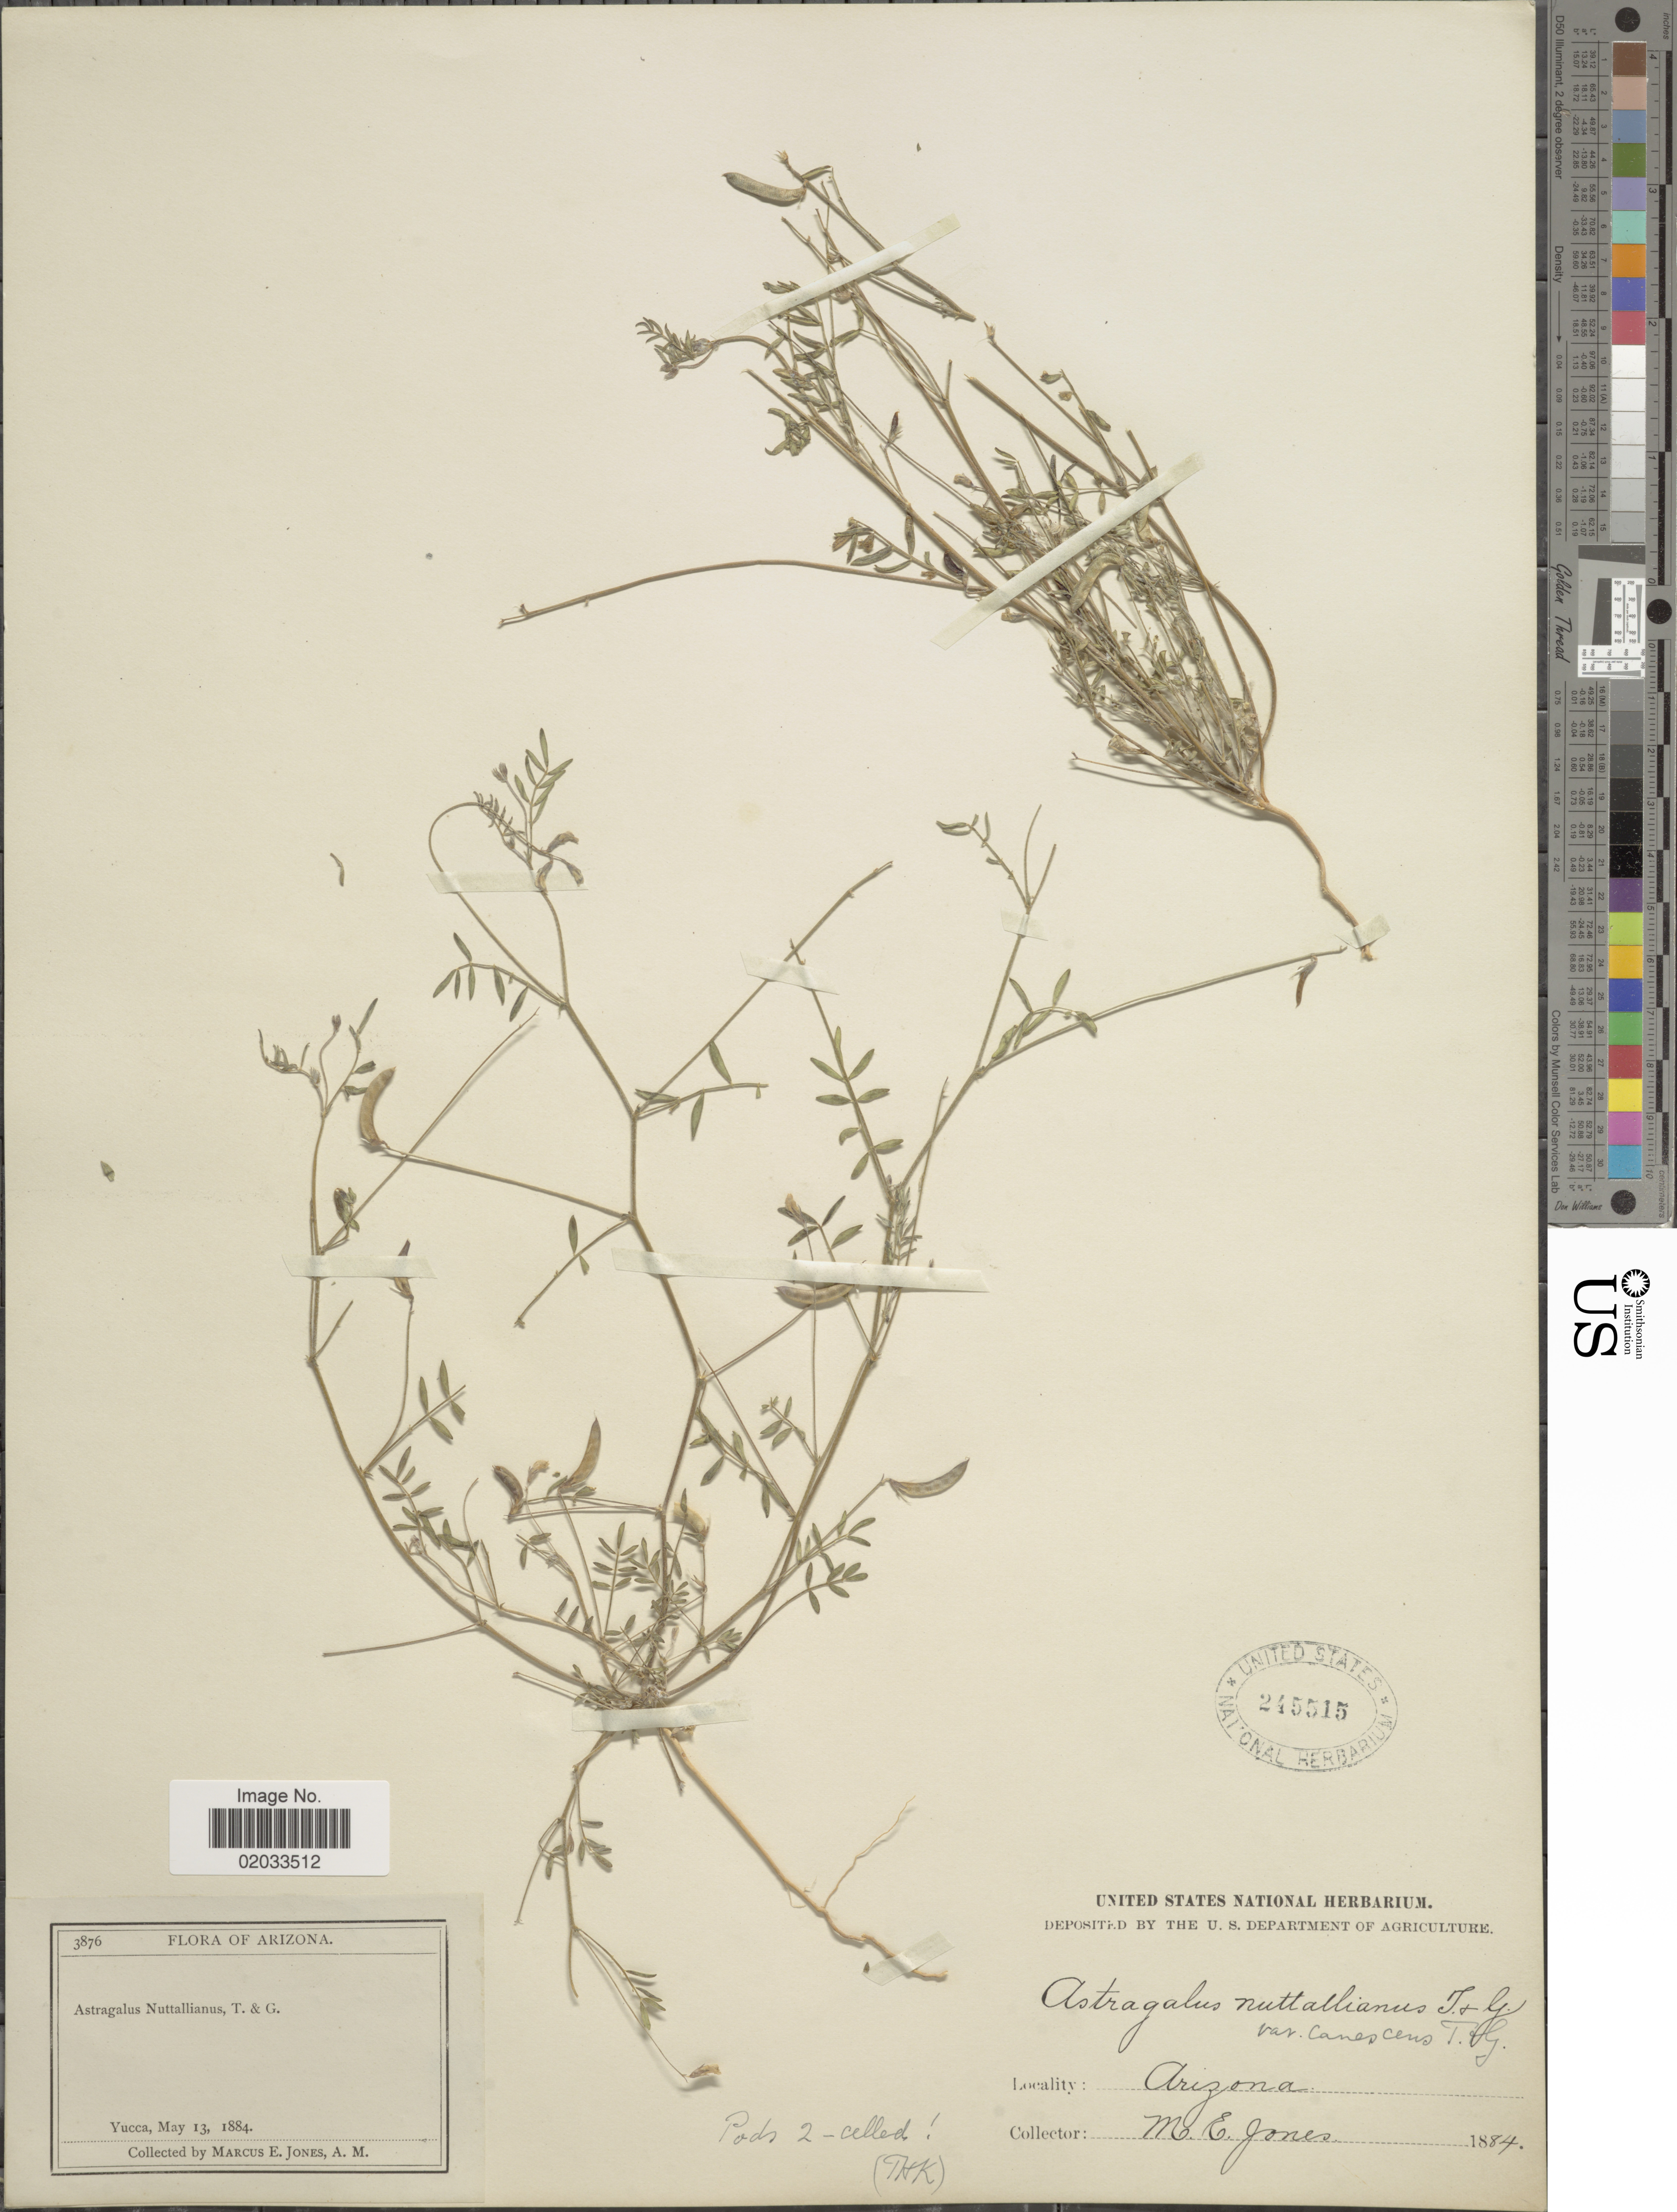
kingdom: Plantae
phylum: Tracheophyta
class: Magnoliopsida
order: Fabales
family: Fabaceae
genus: Astragalus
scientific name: Astragalus emoryanus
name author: (Rydb.) Cory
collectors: M. E. Jones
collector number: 3876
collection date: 1884-05-13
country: United States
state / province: Arizona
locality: Yucca.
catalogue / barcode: US 245515